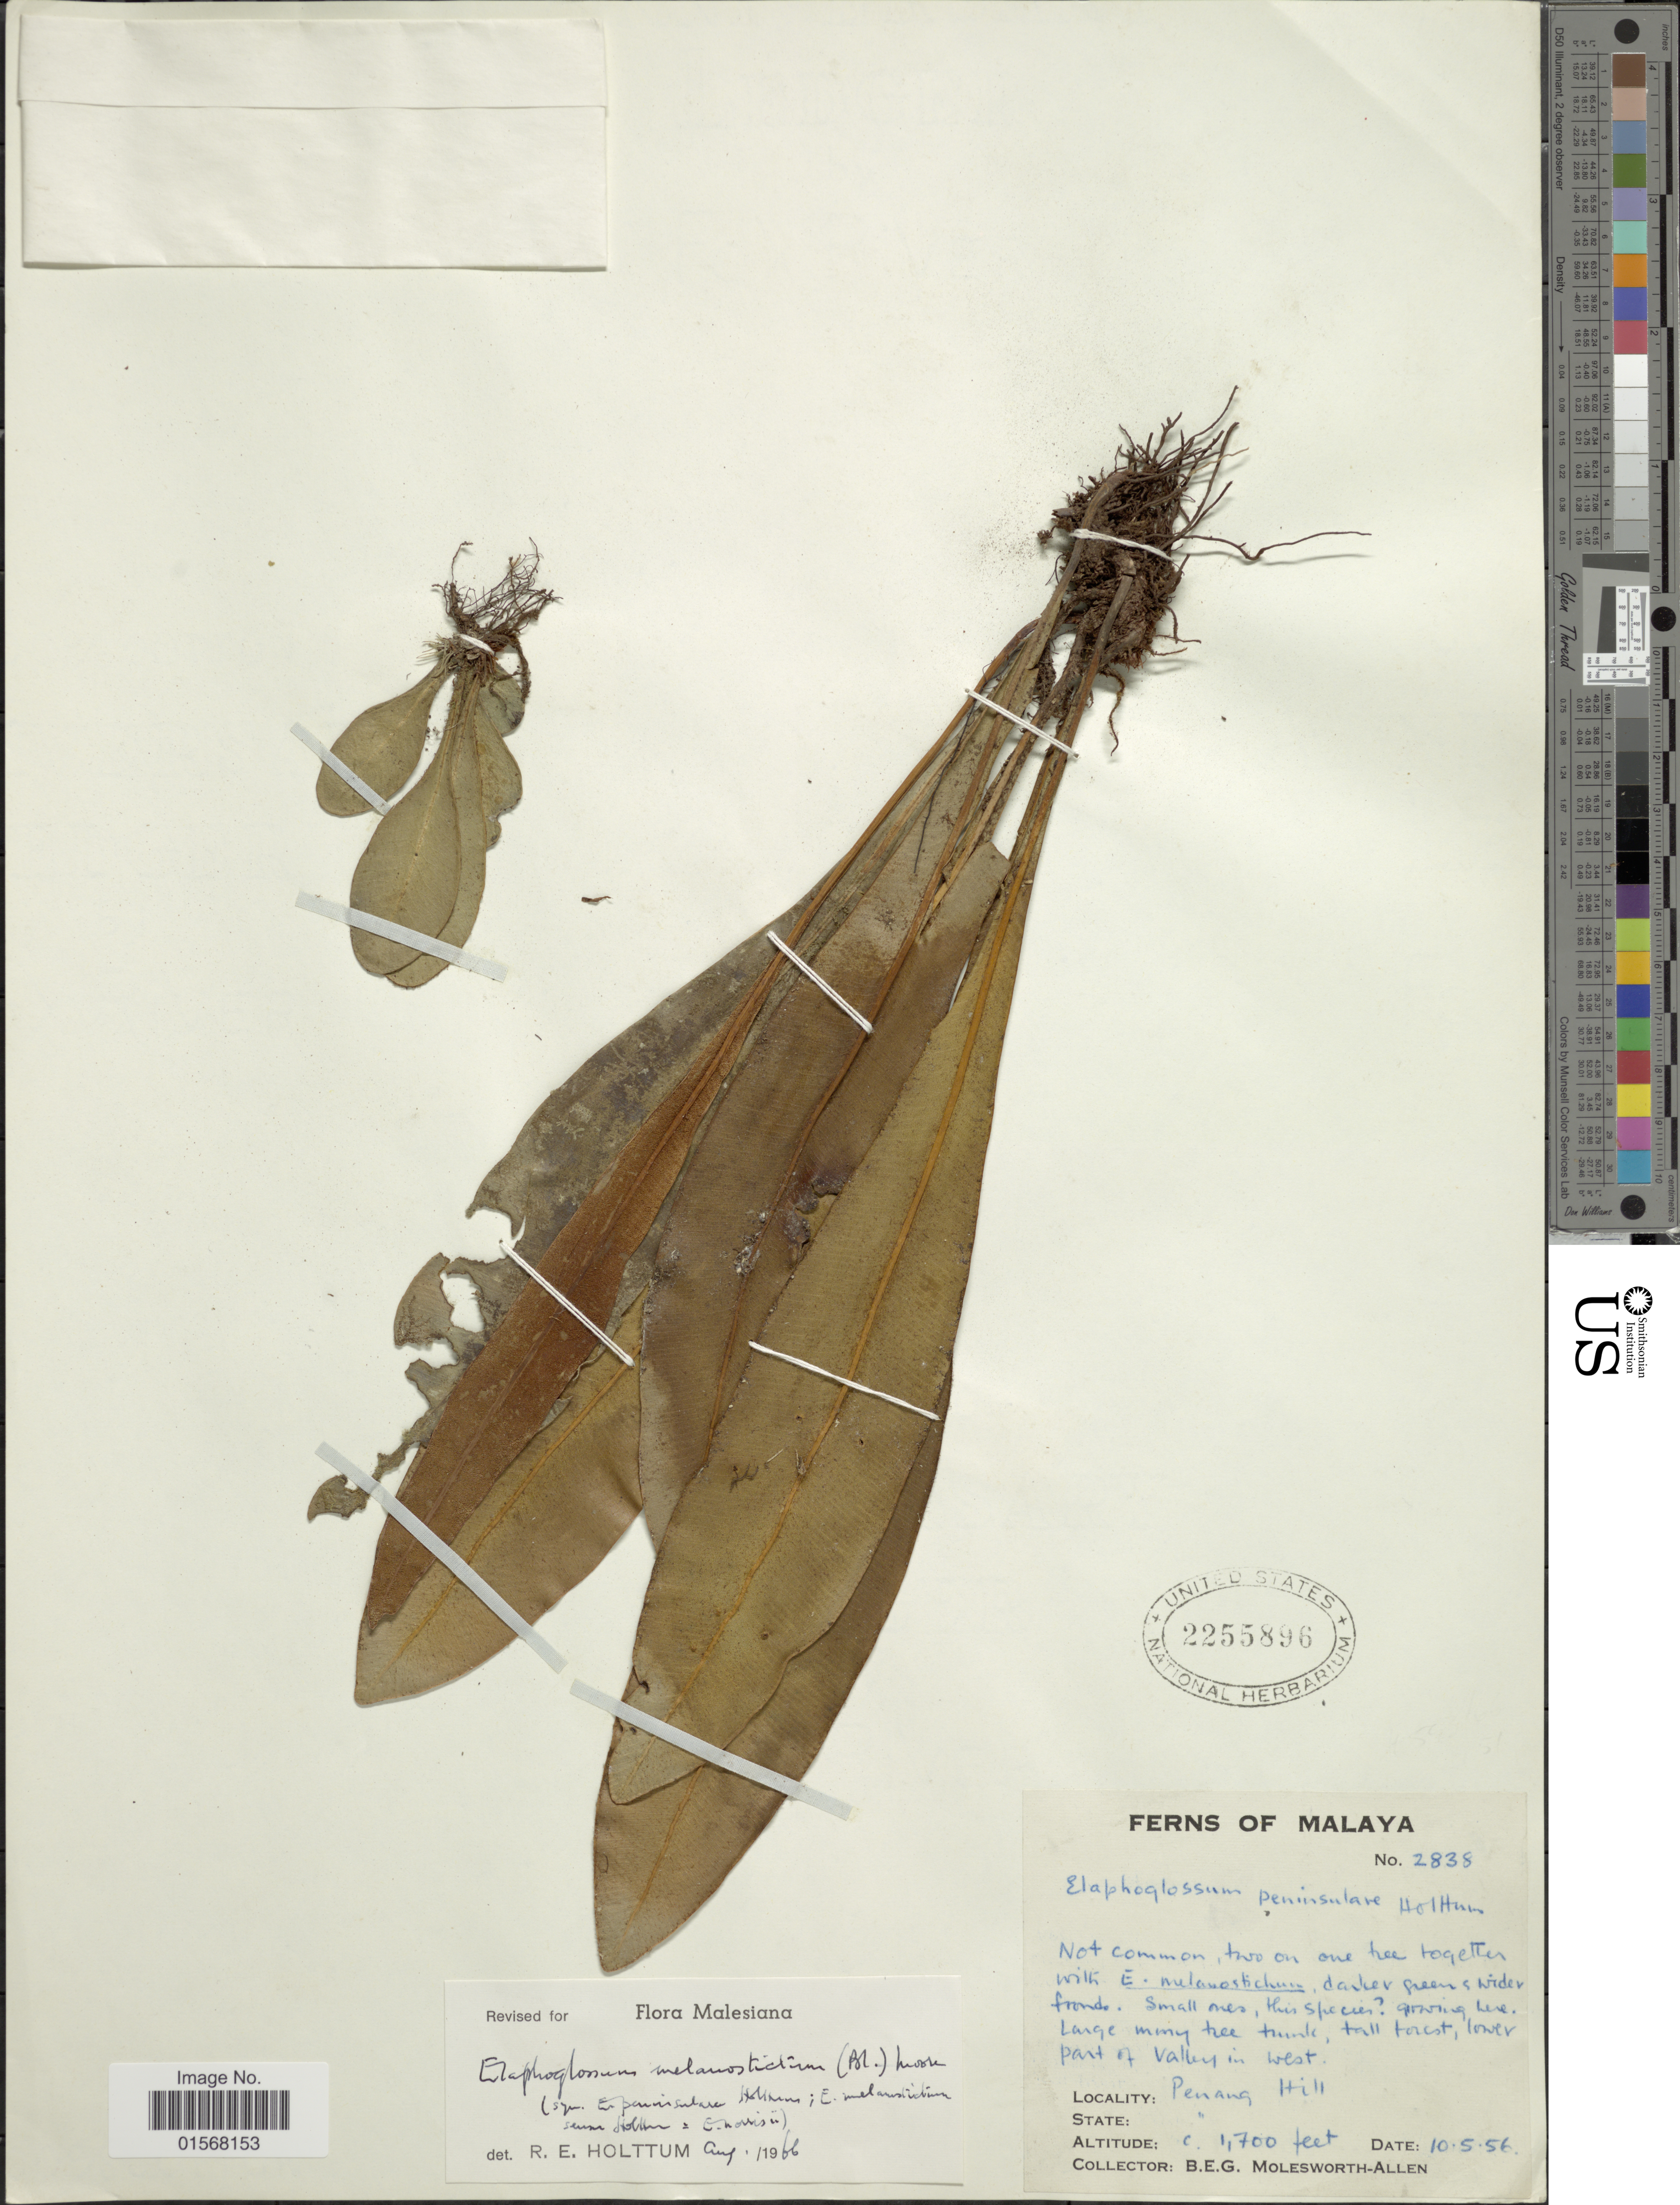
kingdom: Plantae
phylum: Tracheophyta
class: Polypodiopsida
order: Polypodiales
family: Dryopteridaceae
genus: Elaphoglossum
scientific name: Elaphoglossum melanostictum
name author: (Blume) T. Moore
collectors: B. E. G. Molesworth-Allen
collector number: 2838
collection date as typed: Transcribed d/m/y: 10/5/56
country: Malaysia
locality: Lower part of Valley in West, Malaya, Penang Hill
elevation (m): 518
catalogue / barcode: US 2255896